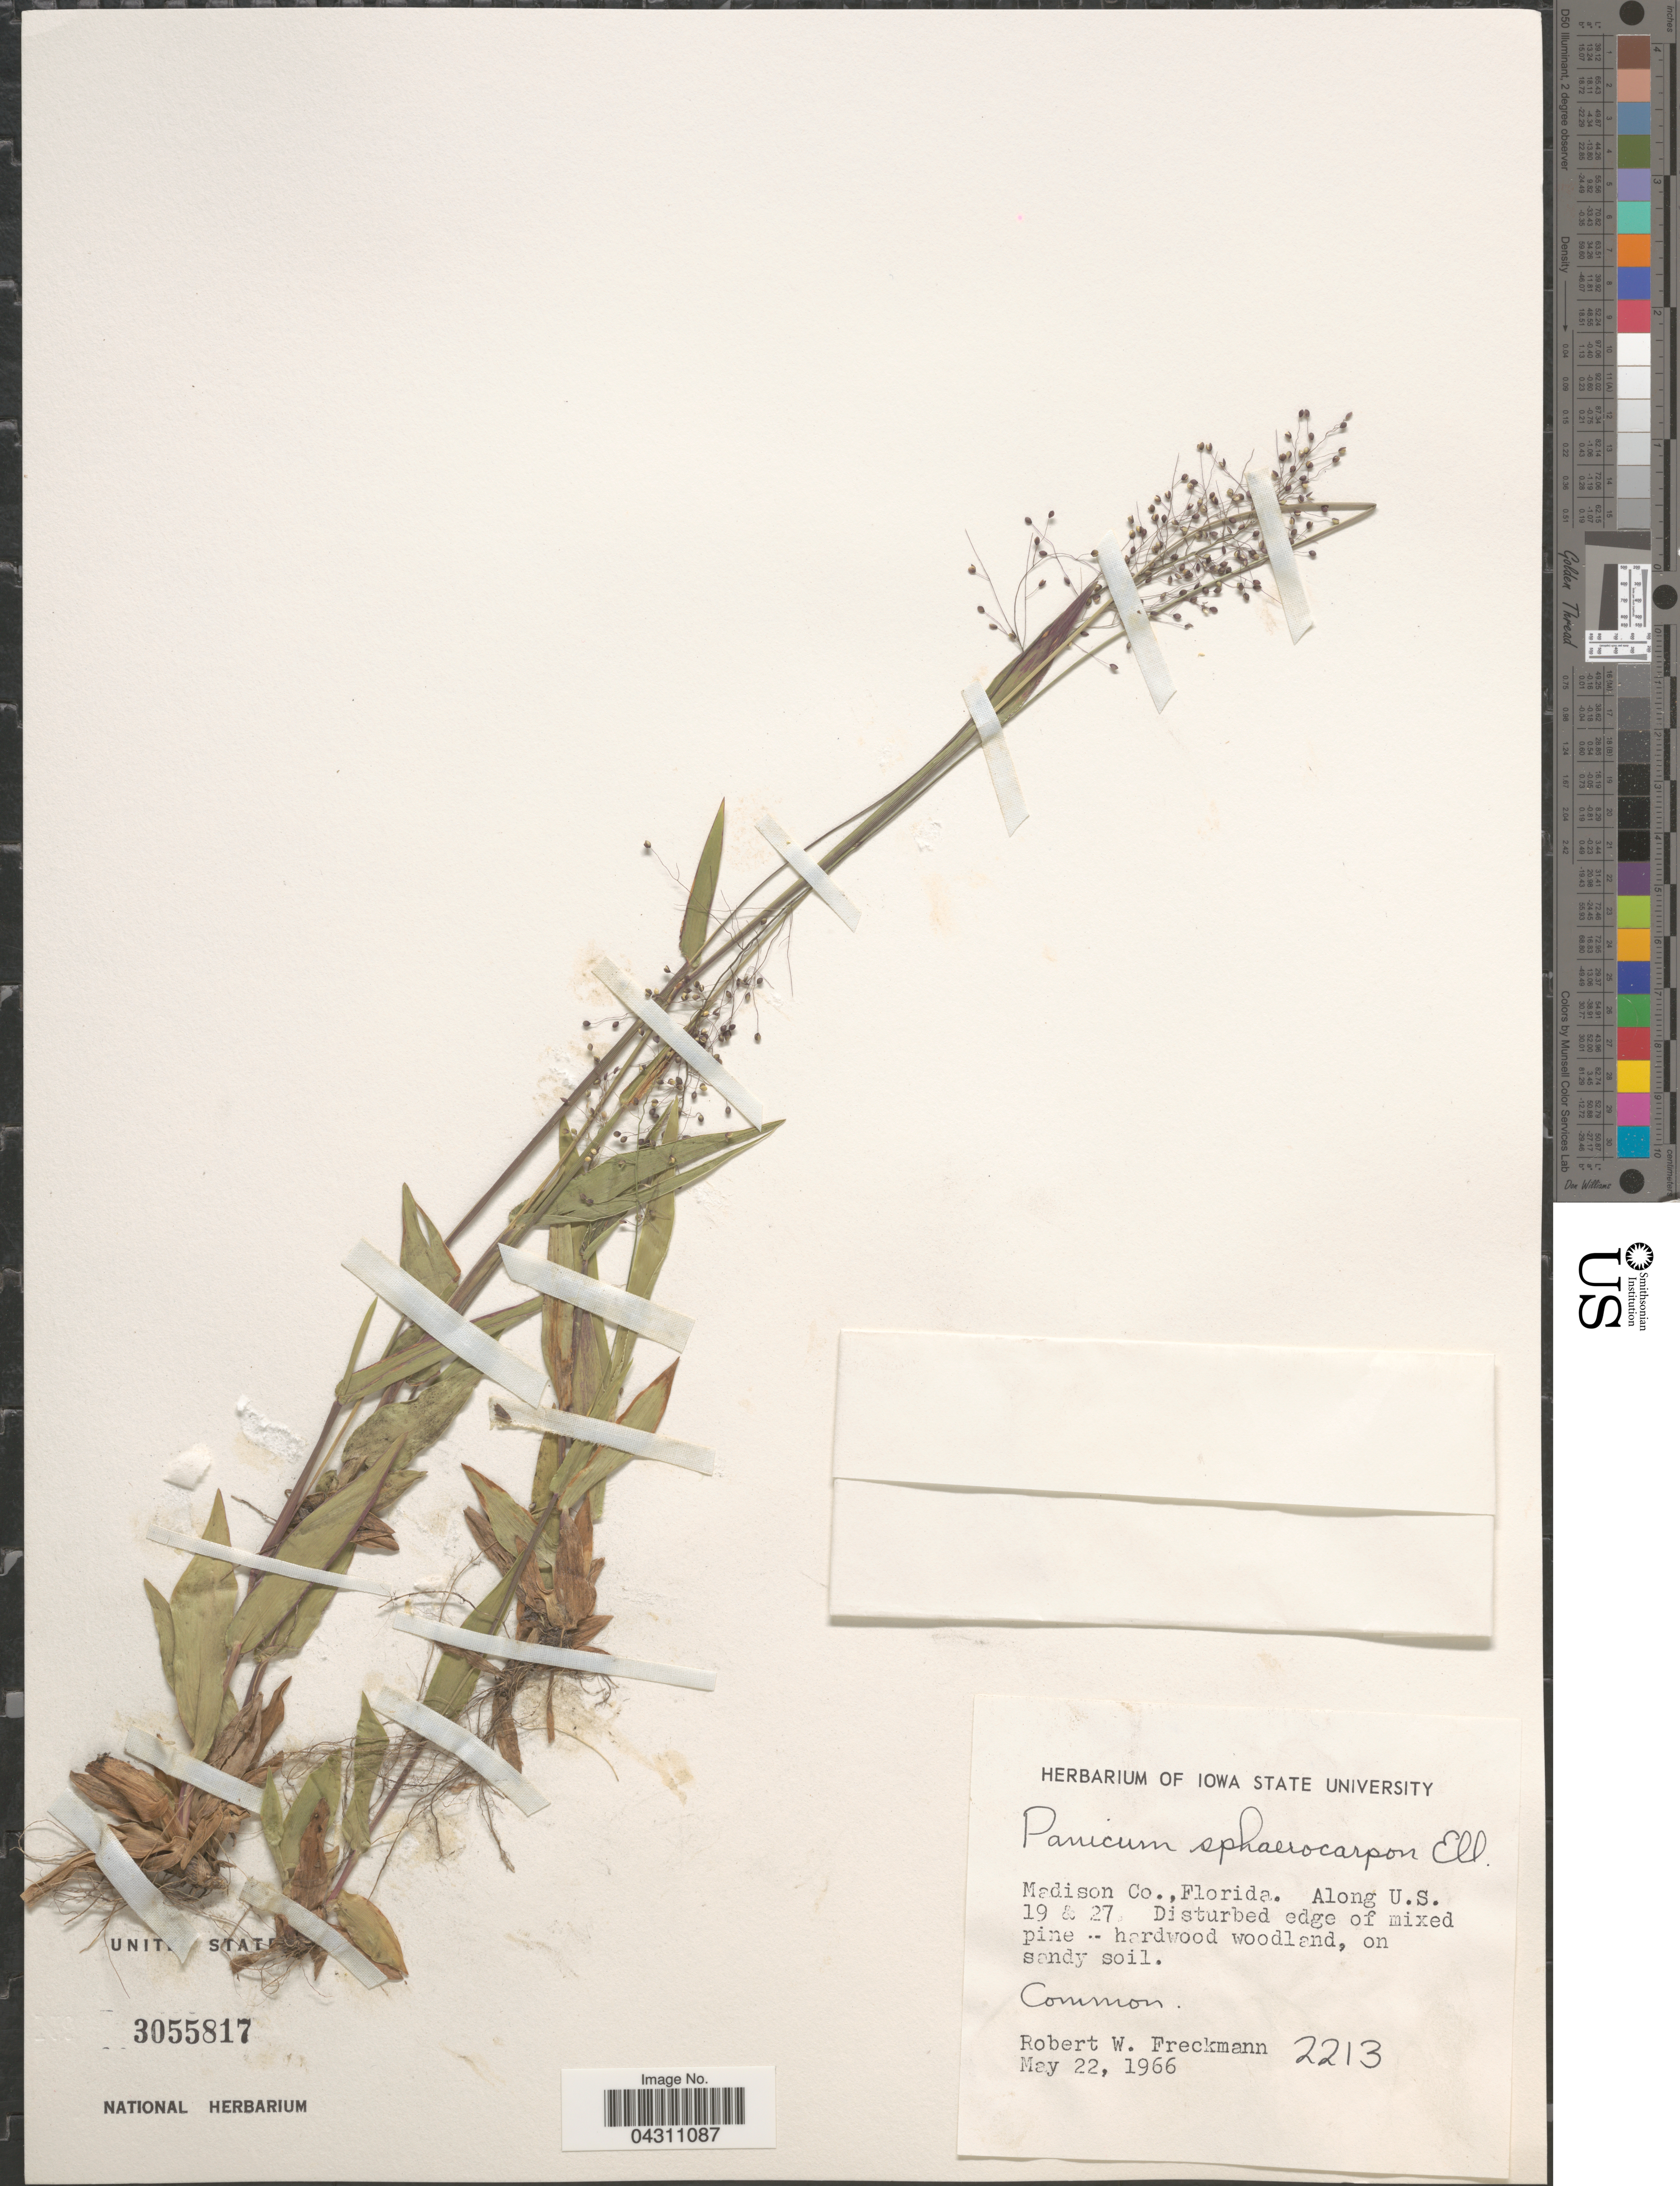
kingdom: Plantae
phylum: Tracheophyta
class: Liliopsida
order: Poales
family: Poaceae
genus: Dichanthelium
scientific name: Dichanthelium sphaerocarpon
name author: (Elliott) Gould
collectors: R. Freckmann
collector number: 2213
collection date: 1966-05-22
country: United States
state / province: Florida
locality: Madison Co. Along U.S. 19 & 27. Disturbed edge of mixed pine - hardwood woodland, on sandy soil.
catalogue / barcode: US 3055817